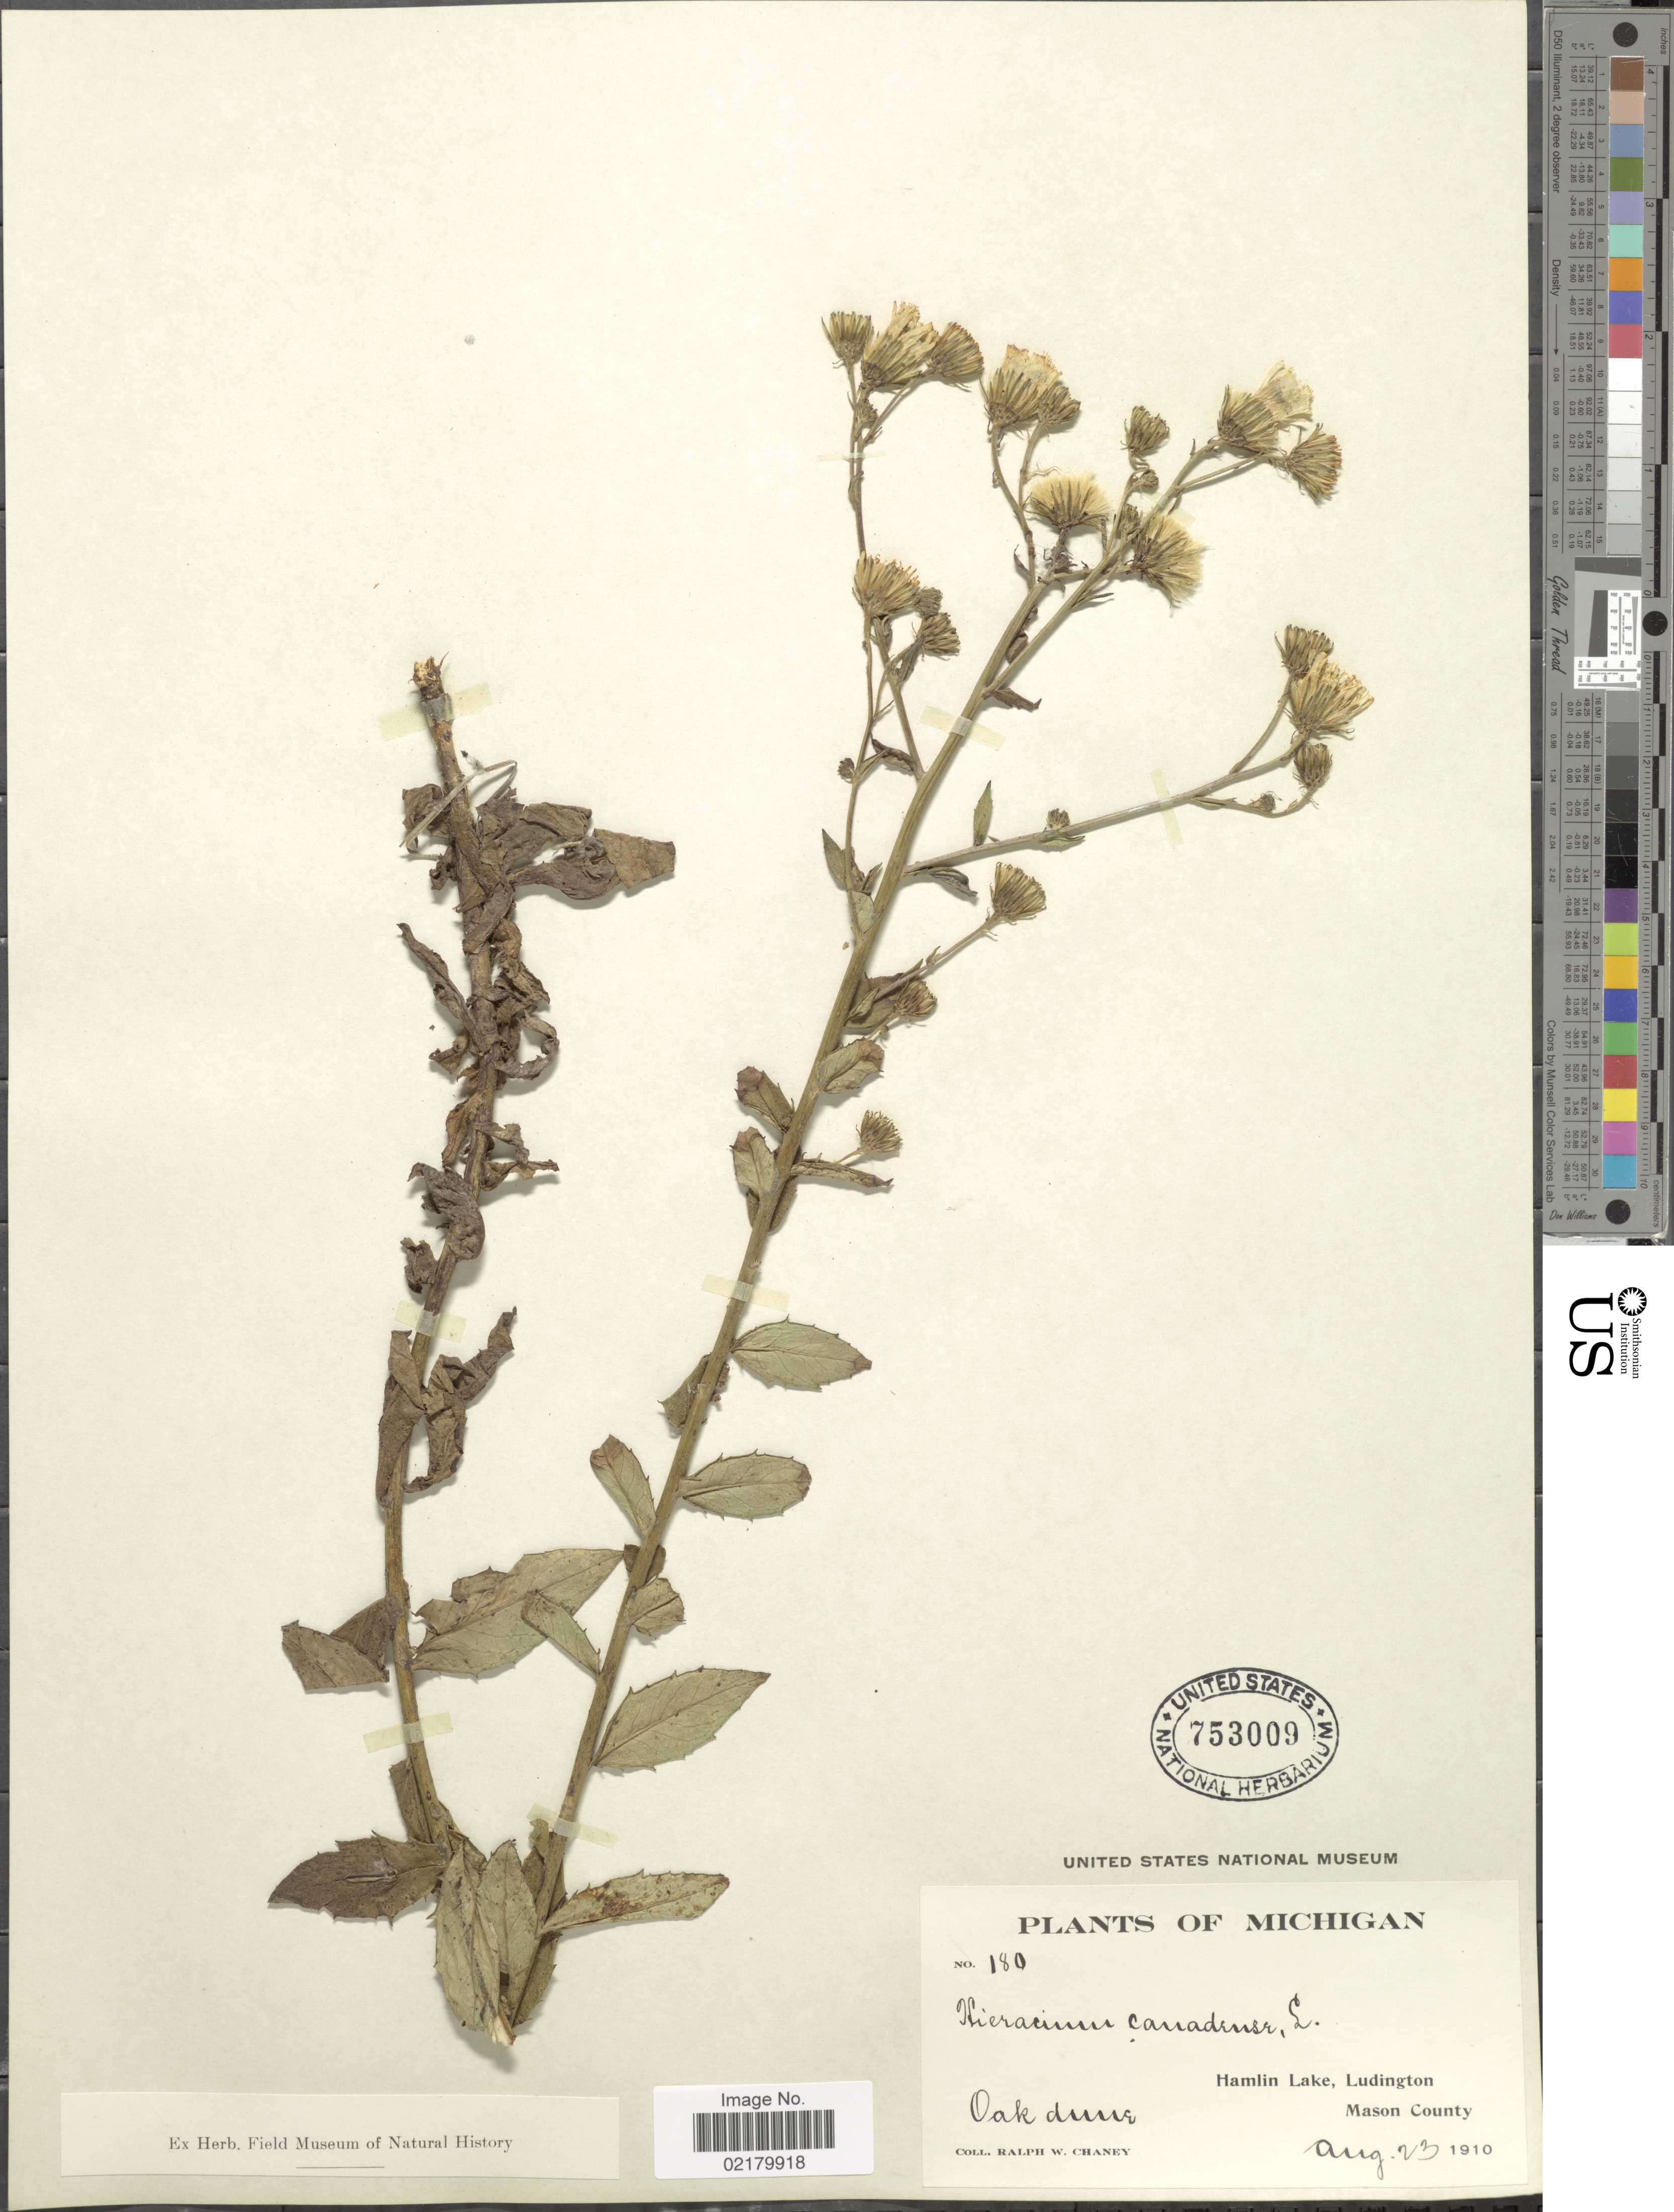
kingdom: Plantae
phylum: Tracheophyta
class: Magnoliopsida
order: Asterales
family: Asteraceae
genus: Hieracium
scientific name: Hieracium canadense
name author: Michx.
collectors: R. Chaney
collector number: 180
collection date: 1910-08-23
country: United States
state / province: Michigan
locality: Hamlin Lake, Ludington Mason County, Oak dune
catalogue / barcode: US 753009